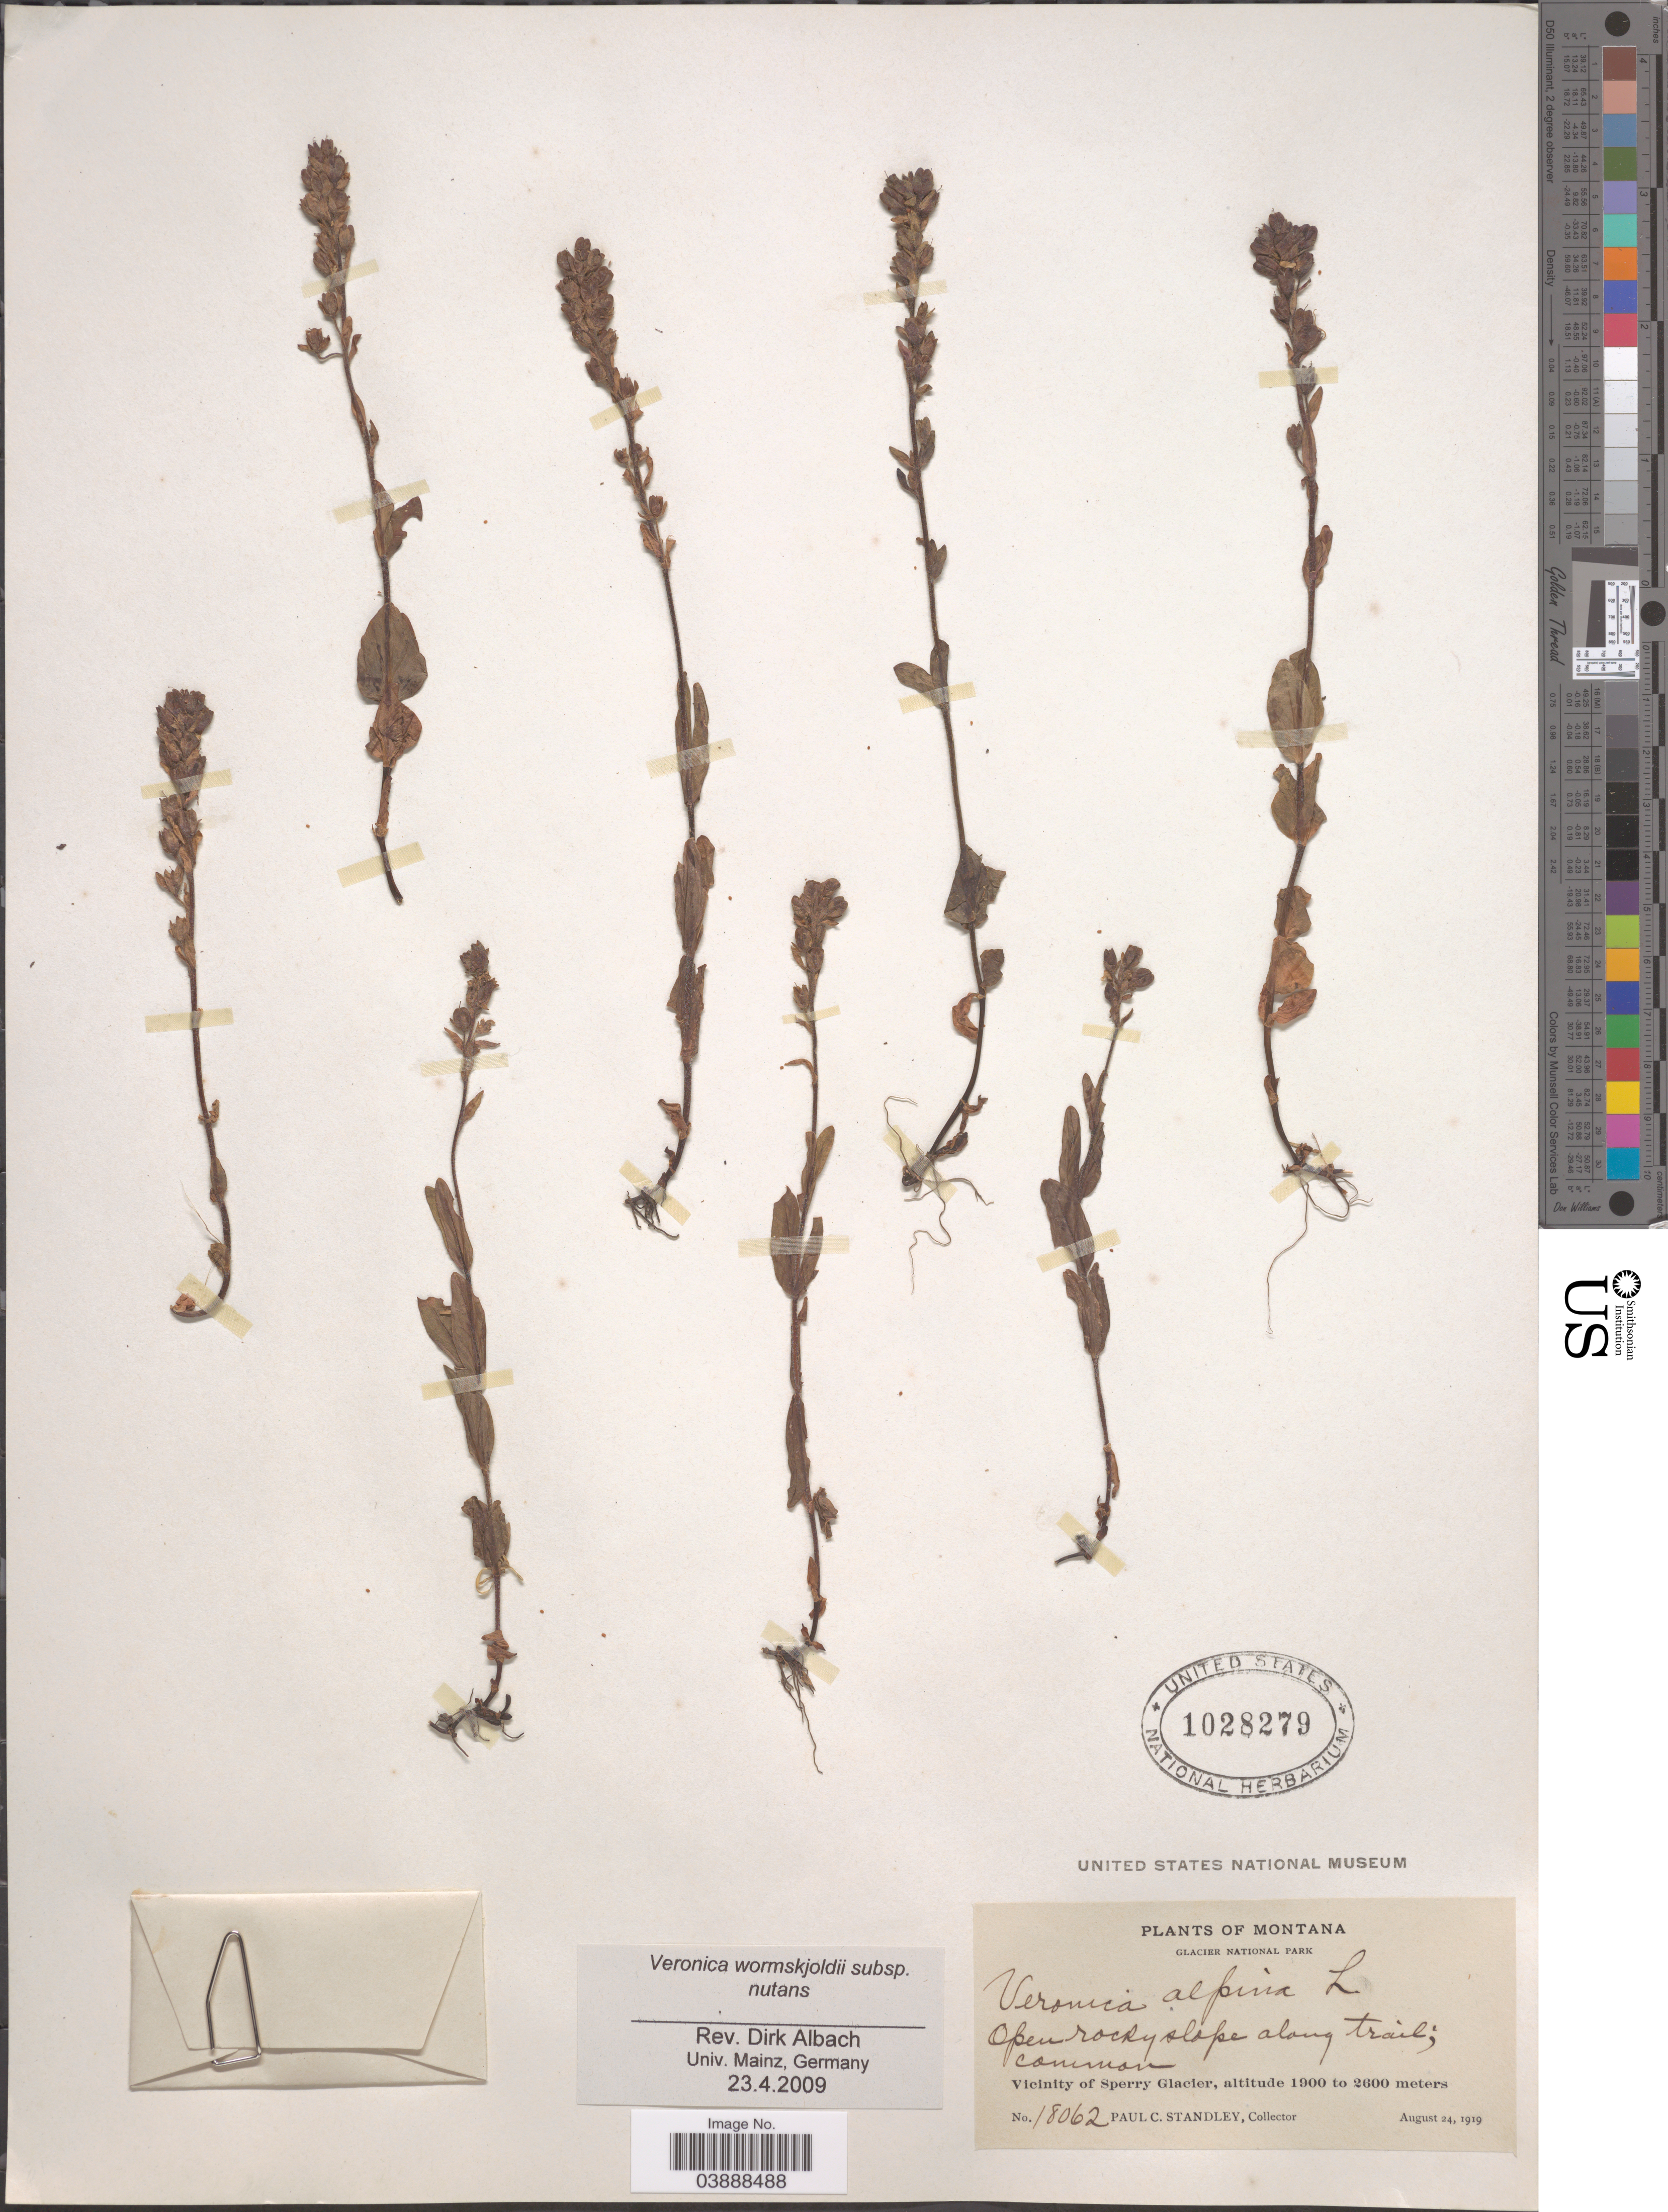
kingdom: Plantae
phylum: Tracheophyta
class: Magnoliopsida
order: Lamiales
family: Plantaginaceae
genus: Veronica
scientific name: Veronica wormskjoldii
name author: Roem. & Schult.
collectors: P. C. Standley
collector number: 18062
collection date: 1919-08-24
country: United States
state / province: Montana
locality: Glacier National Park. Vicinity of Sperry Glacier.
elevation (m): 1900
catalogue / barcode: US 1028279